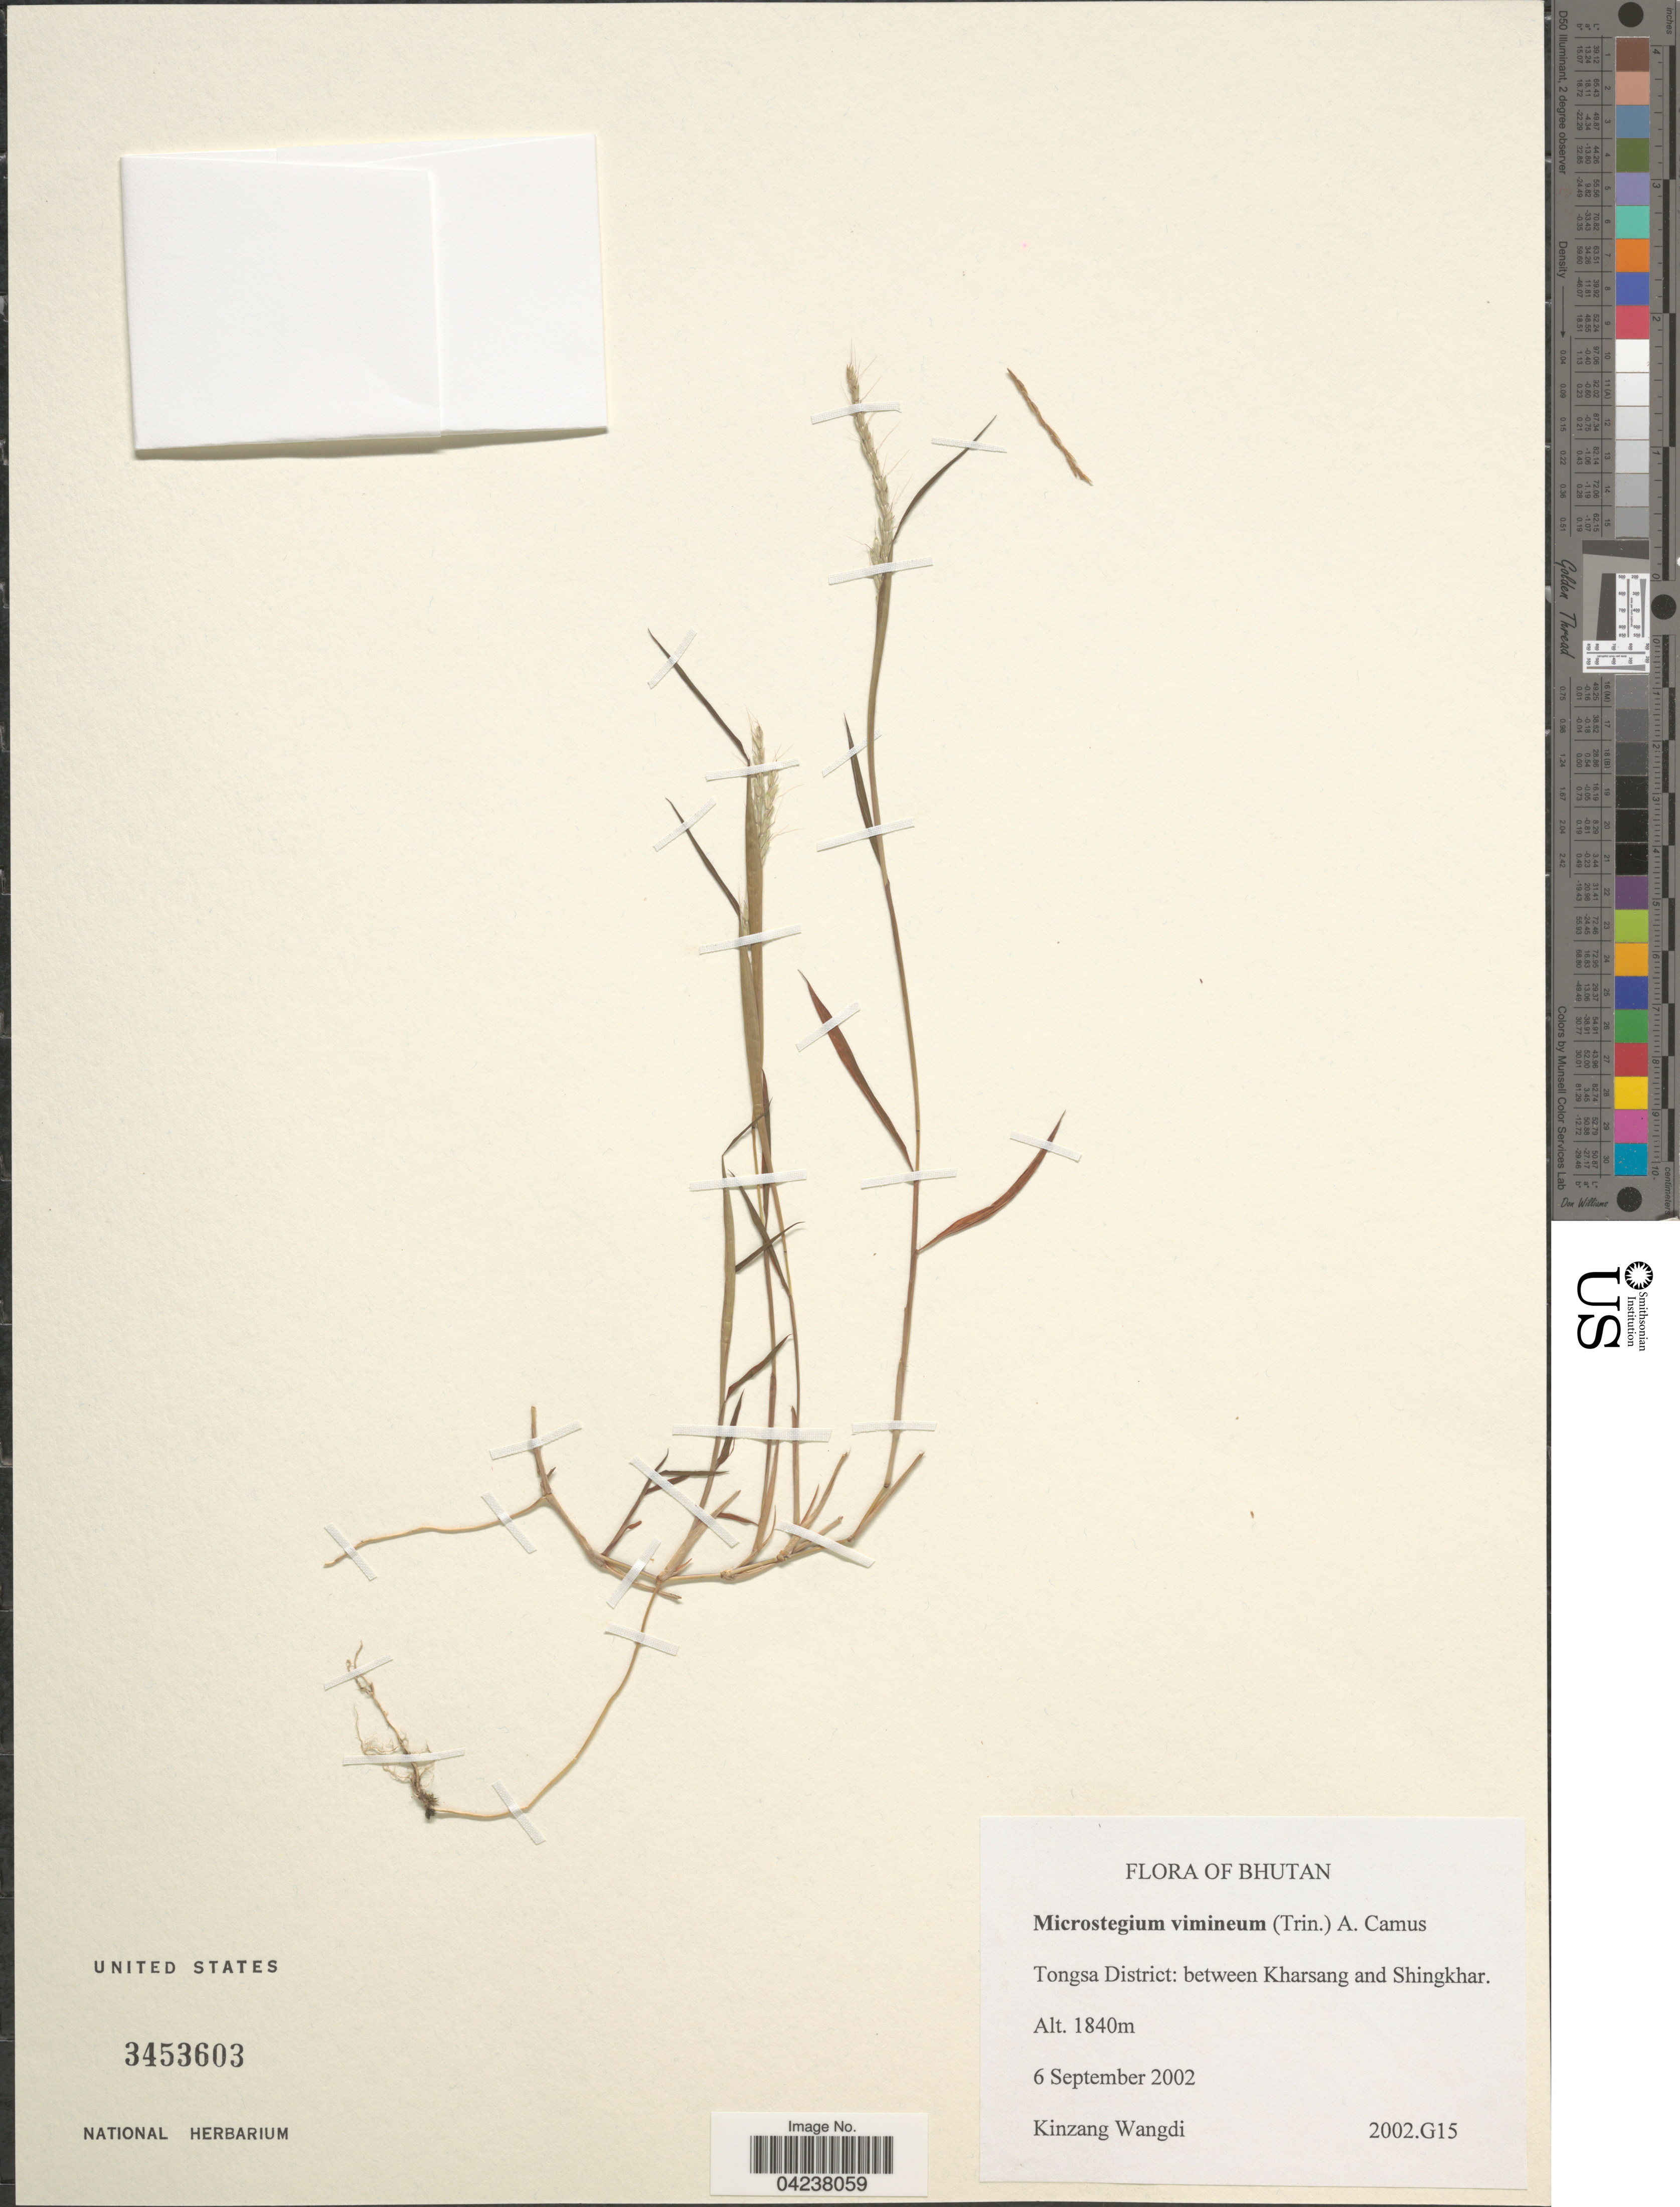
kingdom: Plantae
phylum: Tracheophyta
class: Liliopsida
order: Poales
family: Poaceae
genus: Microstegium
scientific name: Microstegium vimineum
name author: (Trin.) A. Camus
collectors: K. Wangdi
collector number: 2002.G15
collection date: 2002-09-06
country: Bhutan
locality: Tongsa District: between Kharsang and Shingkhar.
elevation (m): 1840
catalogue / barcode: US 3453603